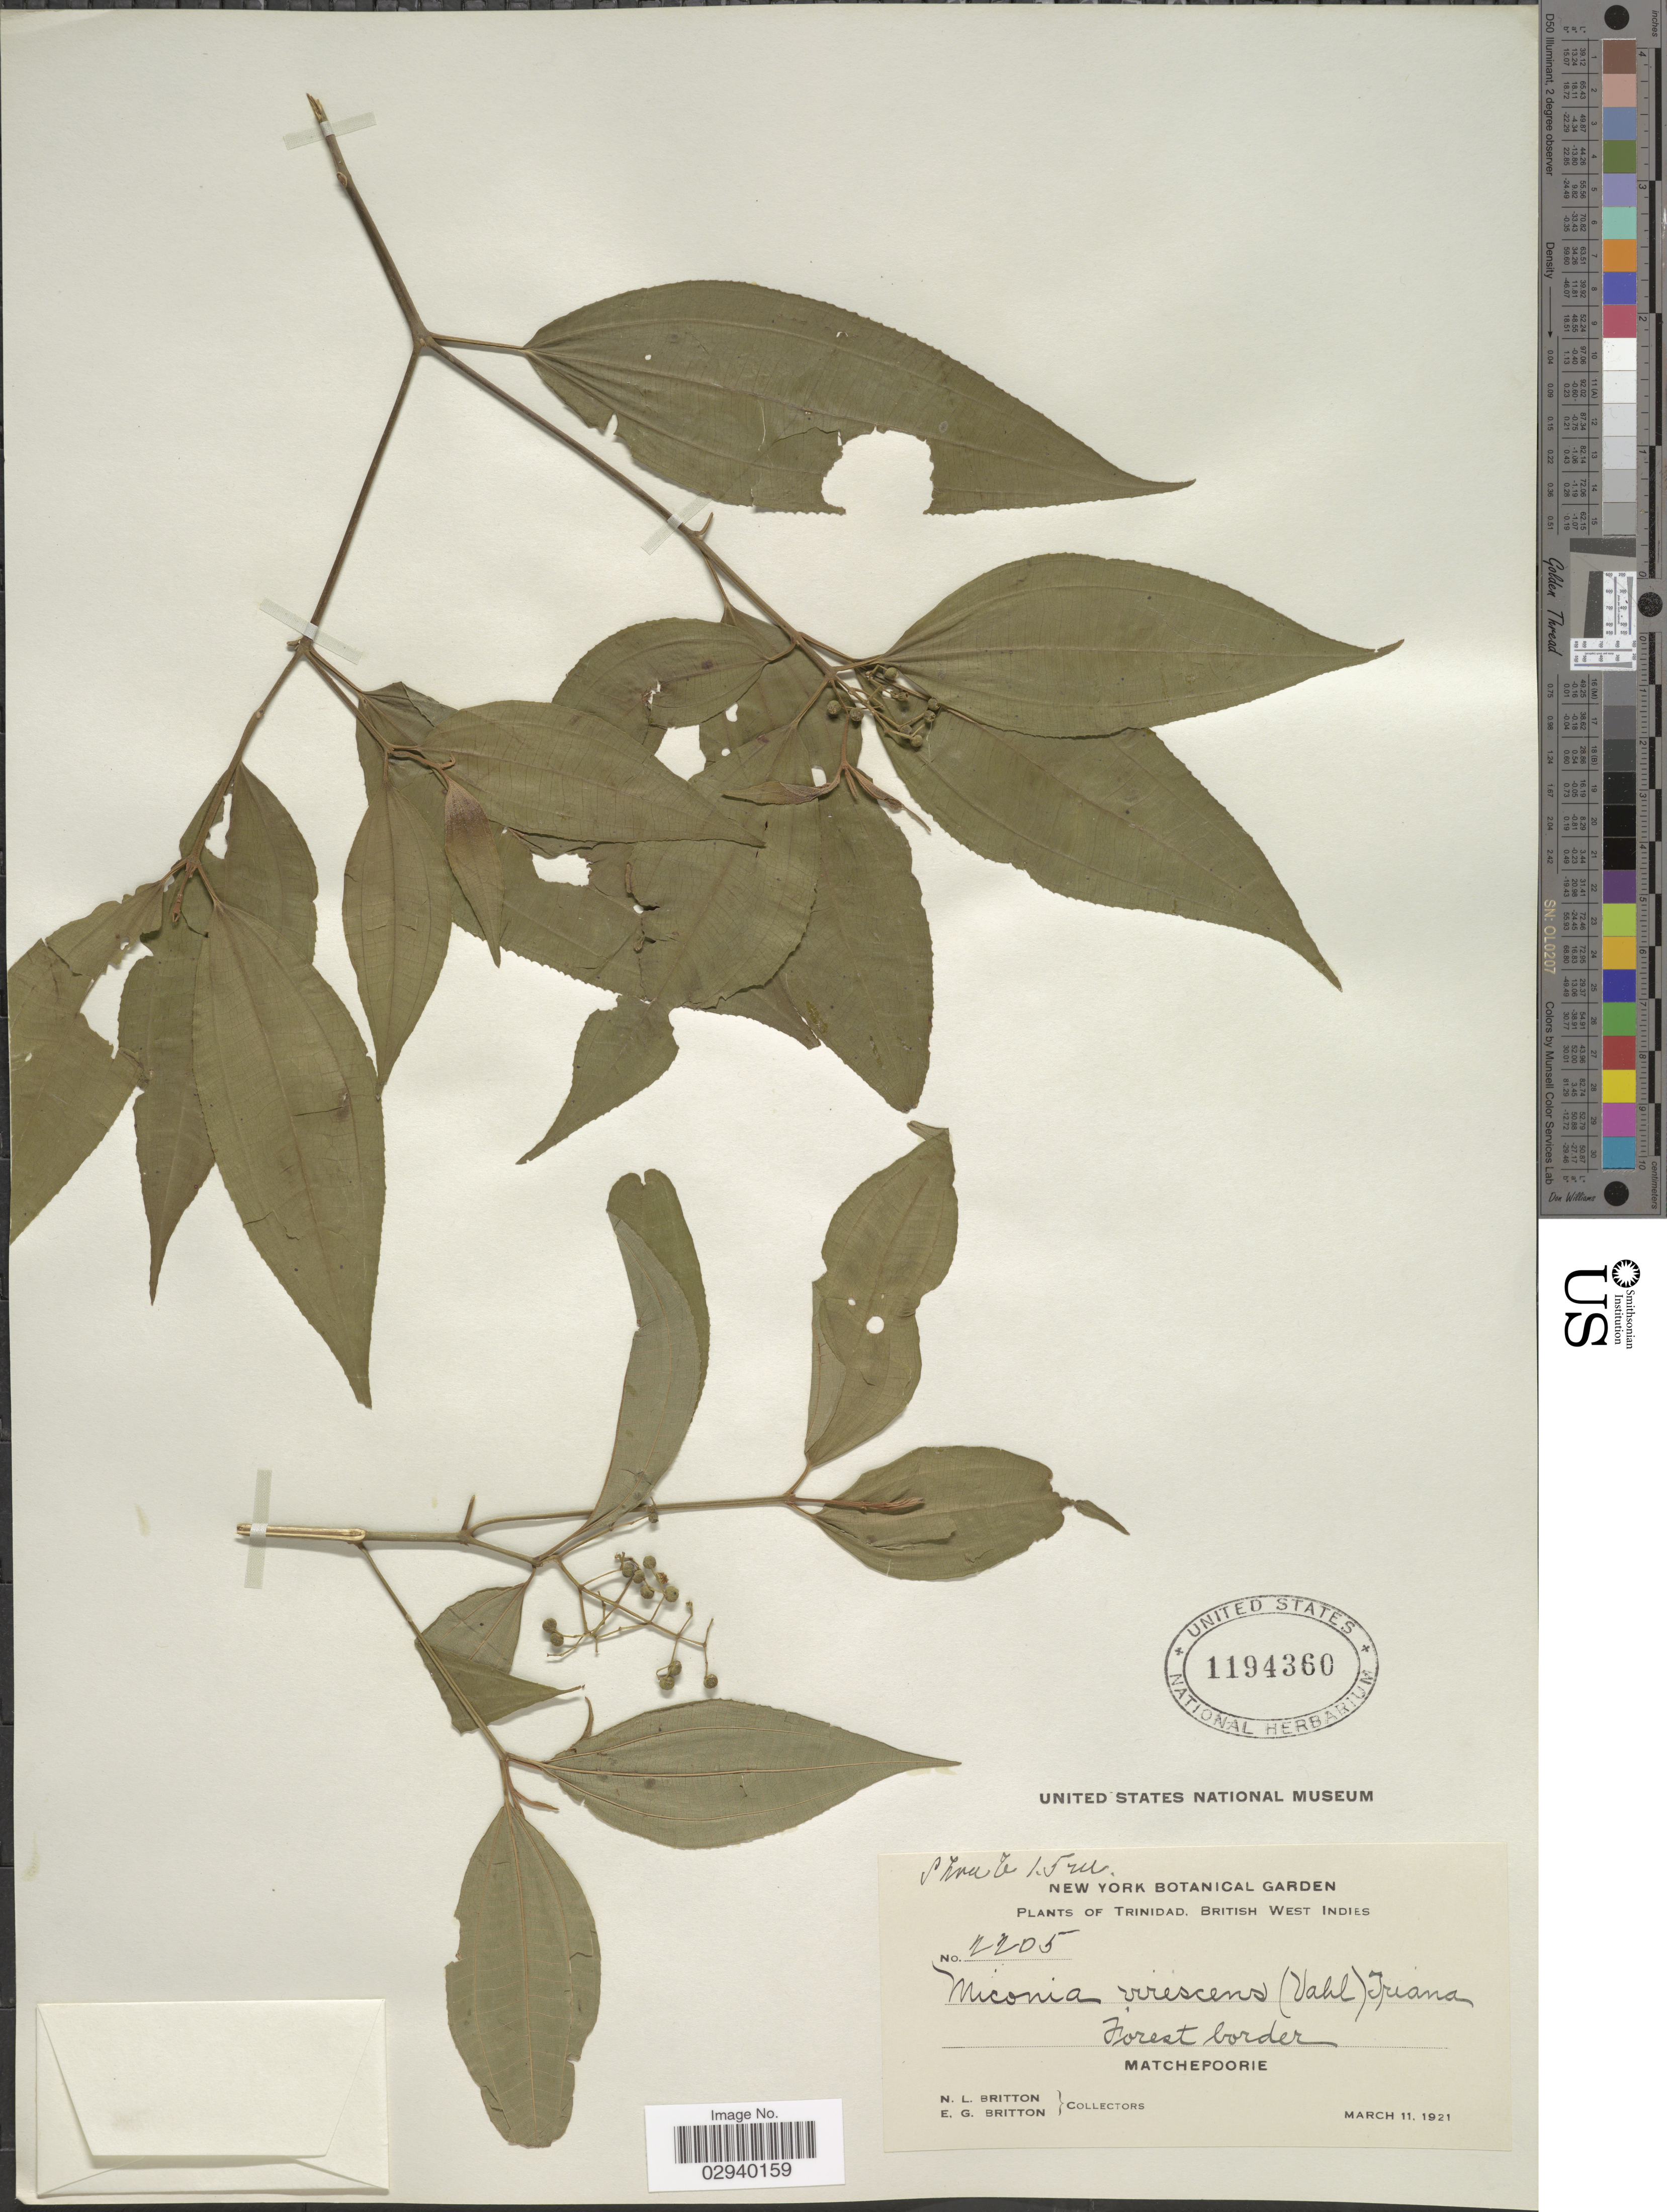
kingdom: Plantae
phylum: Tracheophyta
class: Magnoliopsida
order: Myrtales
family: Melastomataceae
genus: Miconia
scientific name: Miconia laevigata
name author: (L.) D. Don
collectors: N. Britton & E. G. Britton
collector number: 2205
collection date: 1921-03-11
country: Trinidad and Tobago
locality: Trinidad, British West Indies. Matchepoorie.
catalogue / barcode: US 1194360